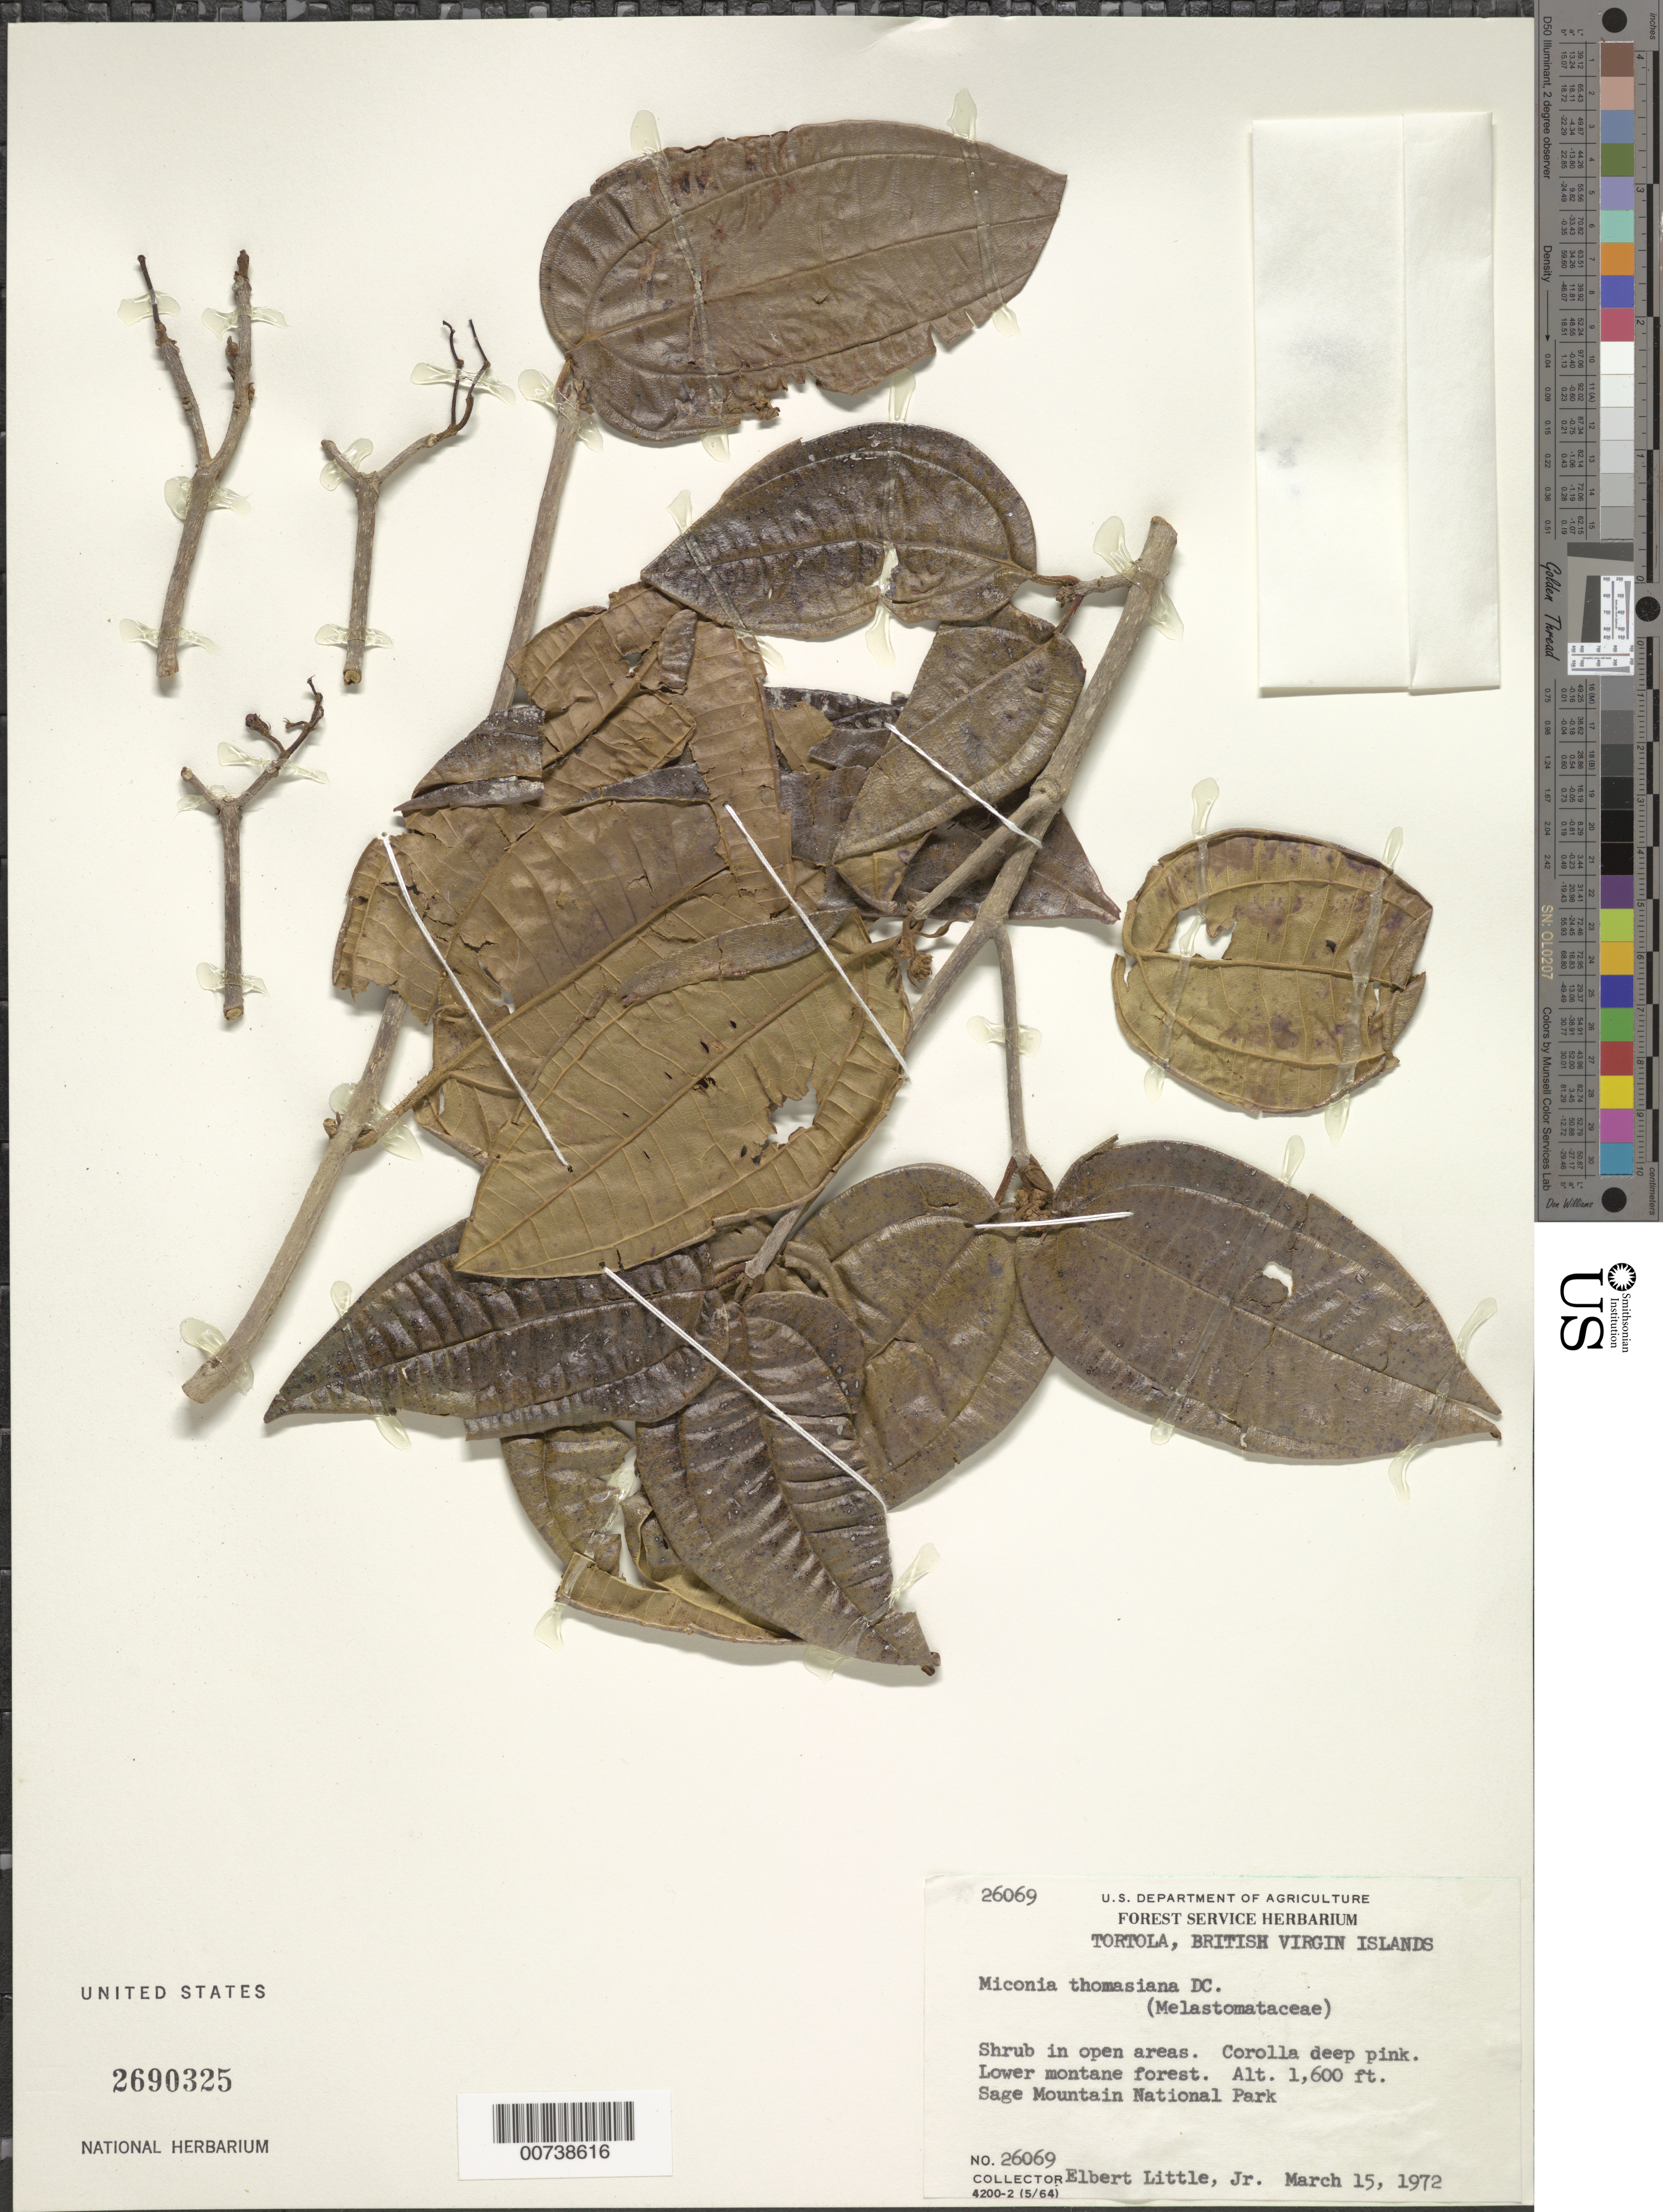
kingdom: Plantae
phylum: Tracheophyta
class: Magnoliopsida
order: Myrtales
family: Melastomataceae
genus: Miconia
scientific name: Miconia thomasiana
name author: DC.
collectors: E. L. Little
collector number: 26069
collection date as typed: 15 Mar 1972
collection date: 1972-03-15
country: British Virgin Islands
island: Tortola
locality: Sage Mountain National Park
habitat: Lower montane forest; shrub in open areas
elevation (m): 488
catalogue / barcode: US 2690325